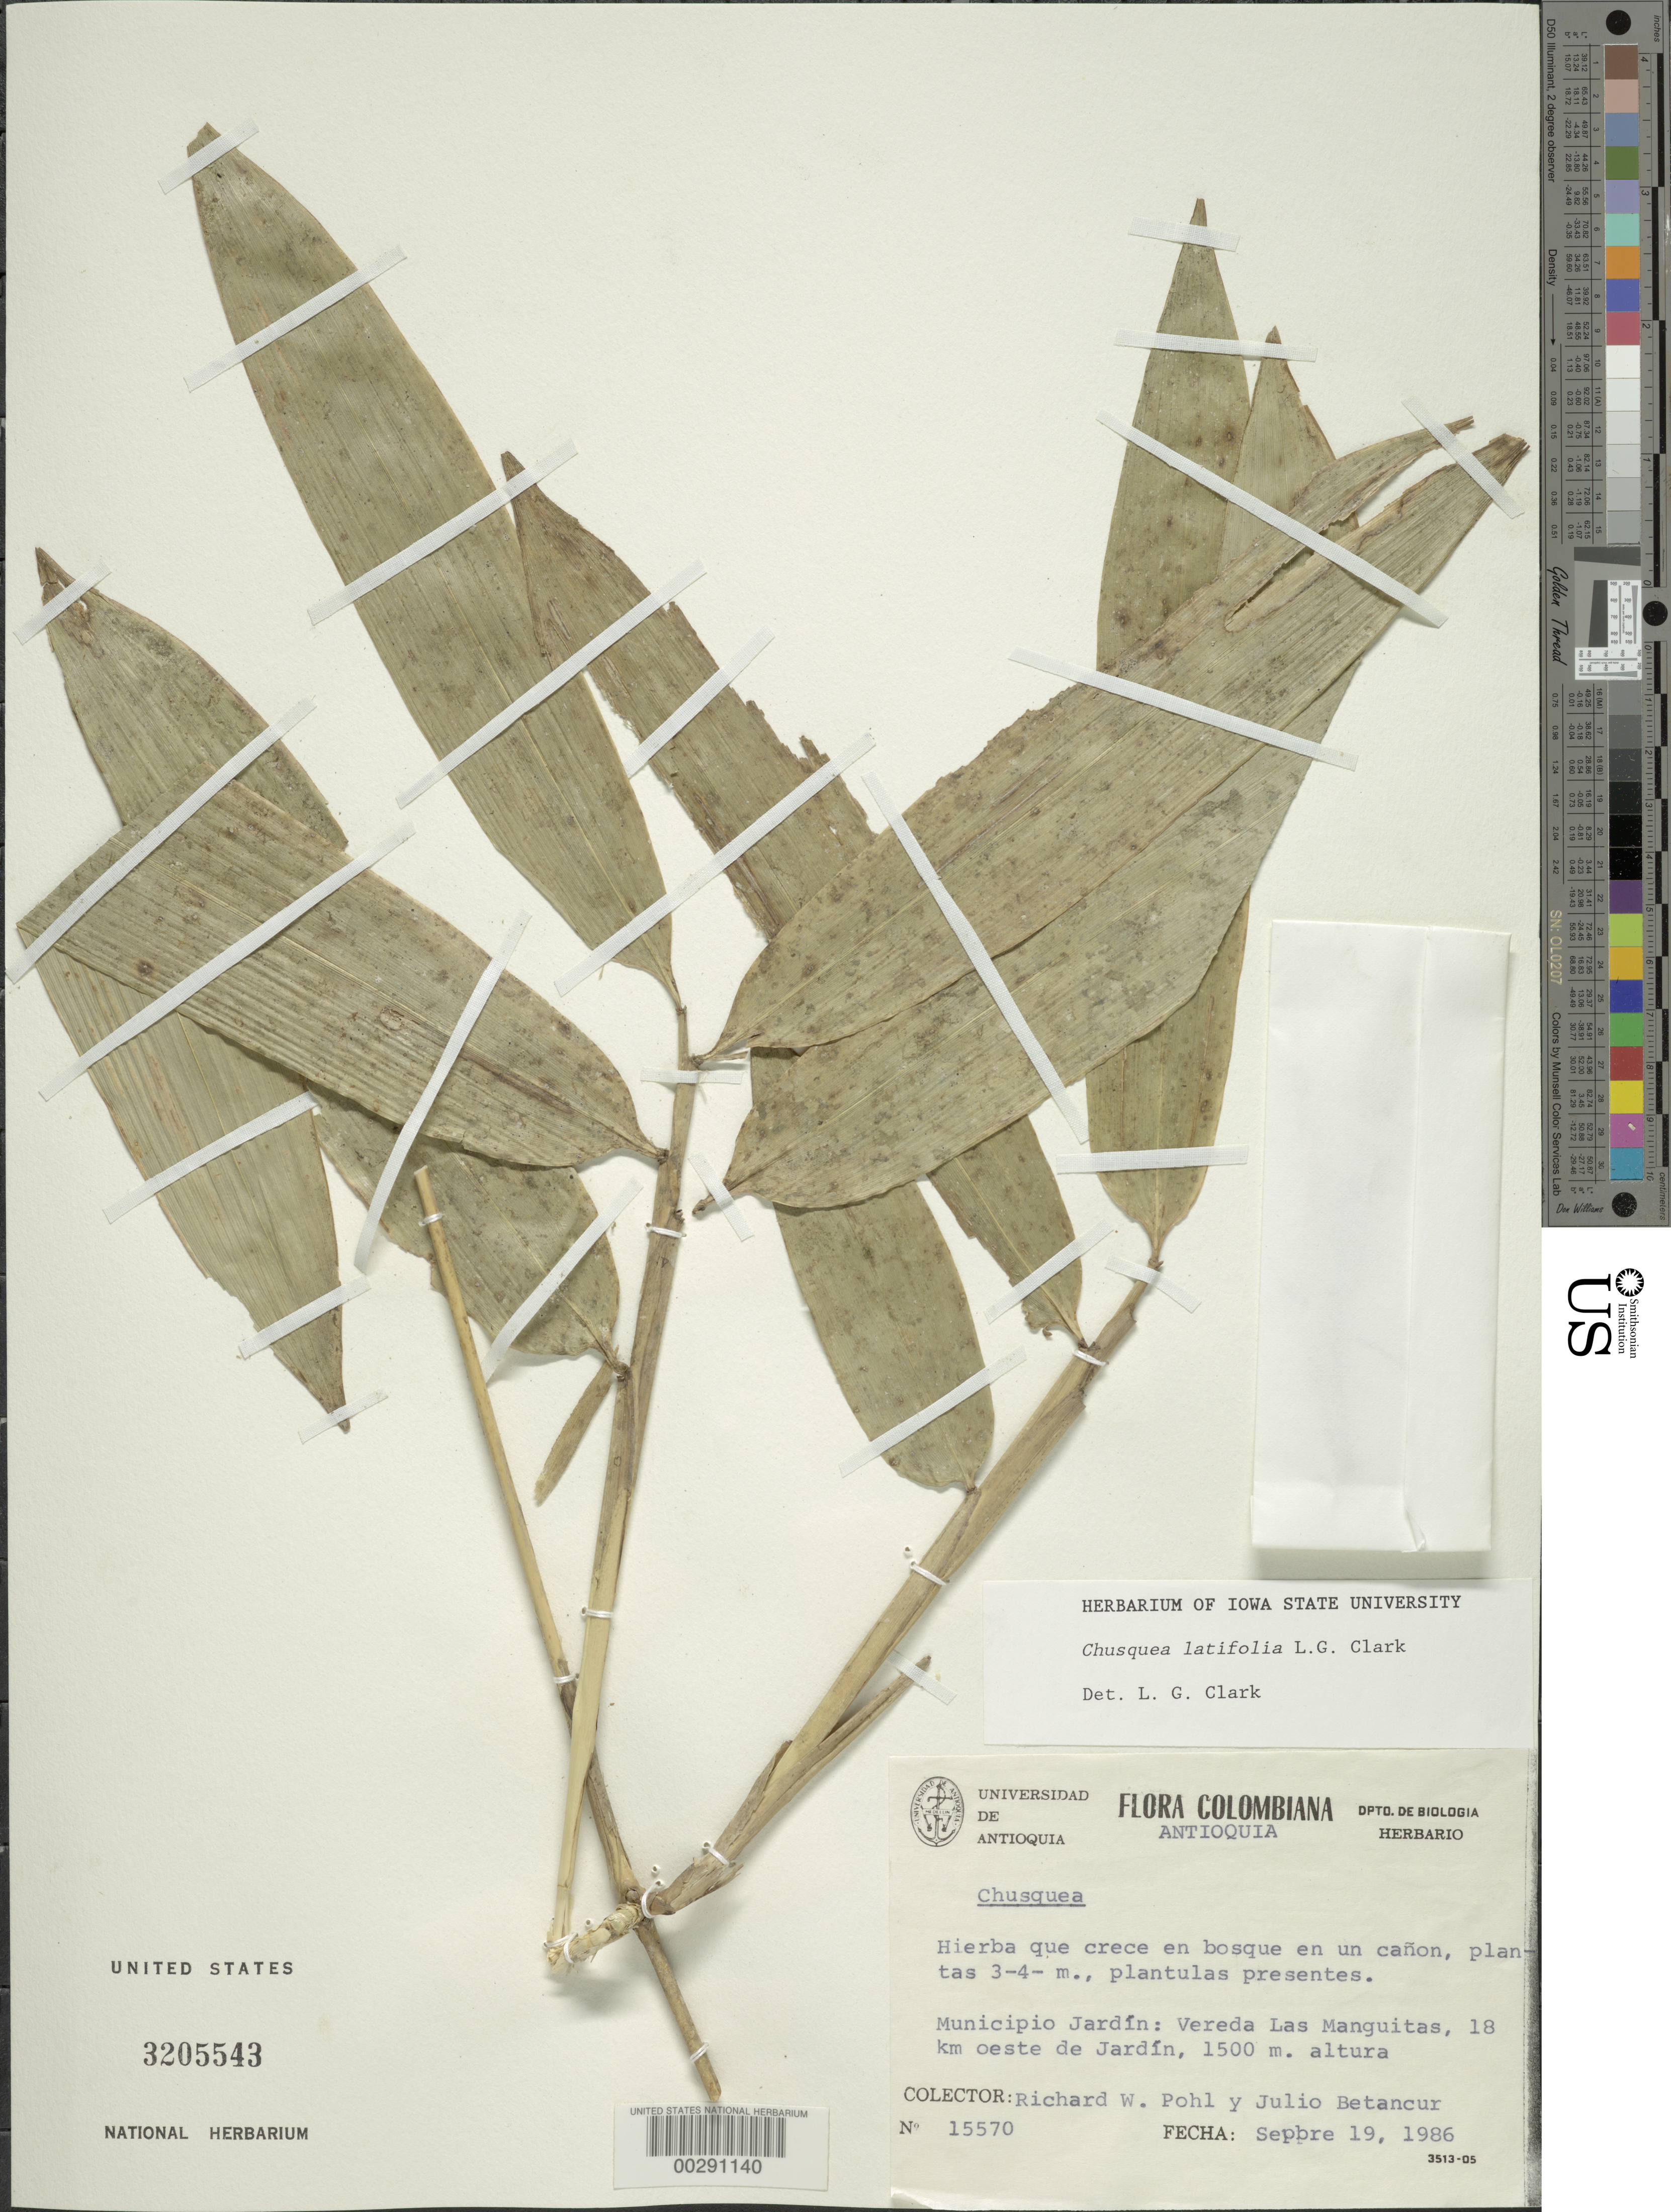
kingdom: Plantae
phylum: Tracheophyta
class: Liliopsida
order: Poales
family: Poaceae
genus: Chusquea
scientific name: Chusquea latifolia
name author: L.G. Clark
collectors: R. W. Pohl & J. C. Betancur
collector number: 15570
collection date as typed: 19 Sep 1986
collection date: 1986-09-19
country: Colombia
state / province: Antioquia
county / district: Jardín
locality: Mun Jardin, Vereda las Manguitas, 18 km oeste de Jardin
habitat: In forest in a canyon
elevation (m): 1500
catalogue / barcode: US 3205543